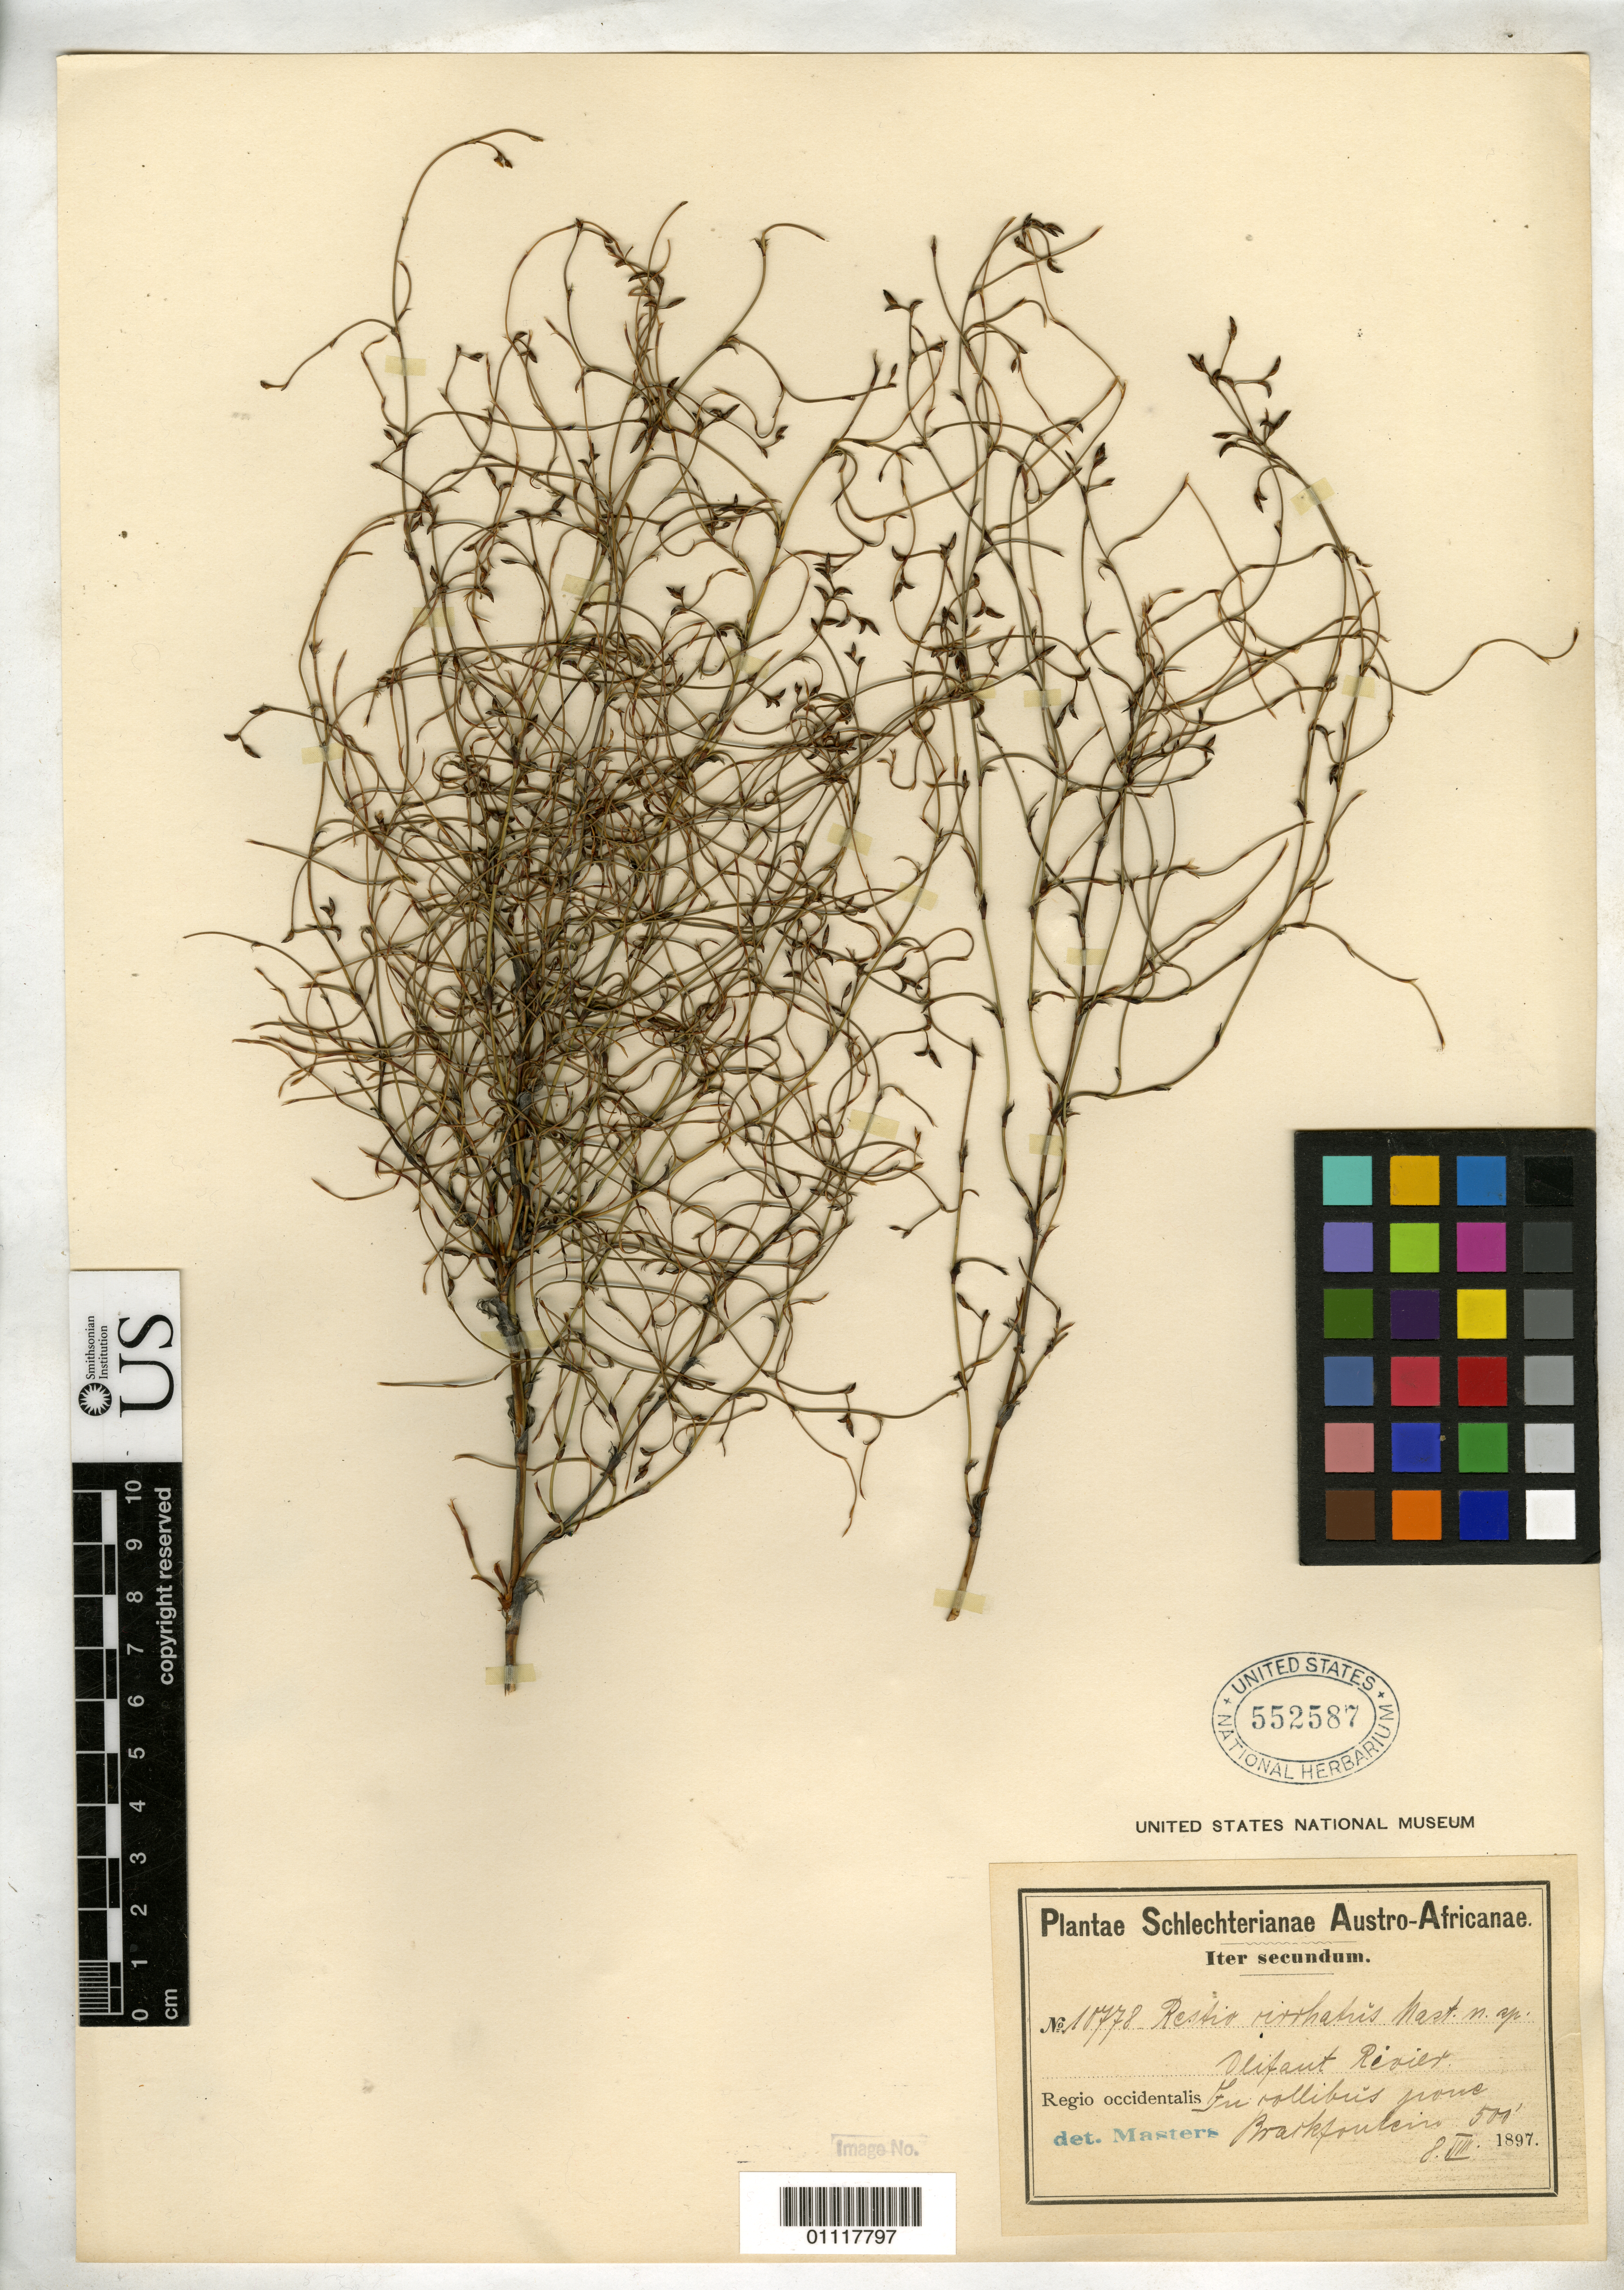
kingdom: Plantae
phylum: Tracheophyta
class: Liliopsida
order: Poales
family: Restionaceae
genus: Restio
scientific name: Restio cirratus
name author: Mast.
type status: Isotype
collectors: F. R. R. Schlechter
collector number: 10778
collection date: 1897-08-08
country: South Africa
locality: Olifant River, Brackfontein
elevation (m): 152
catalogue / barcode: US 552587